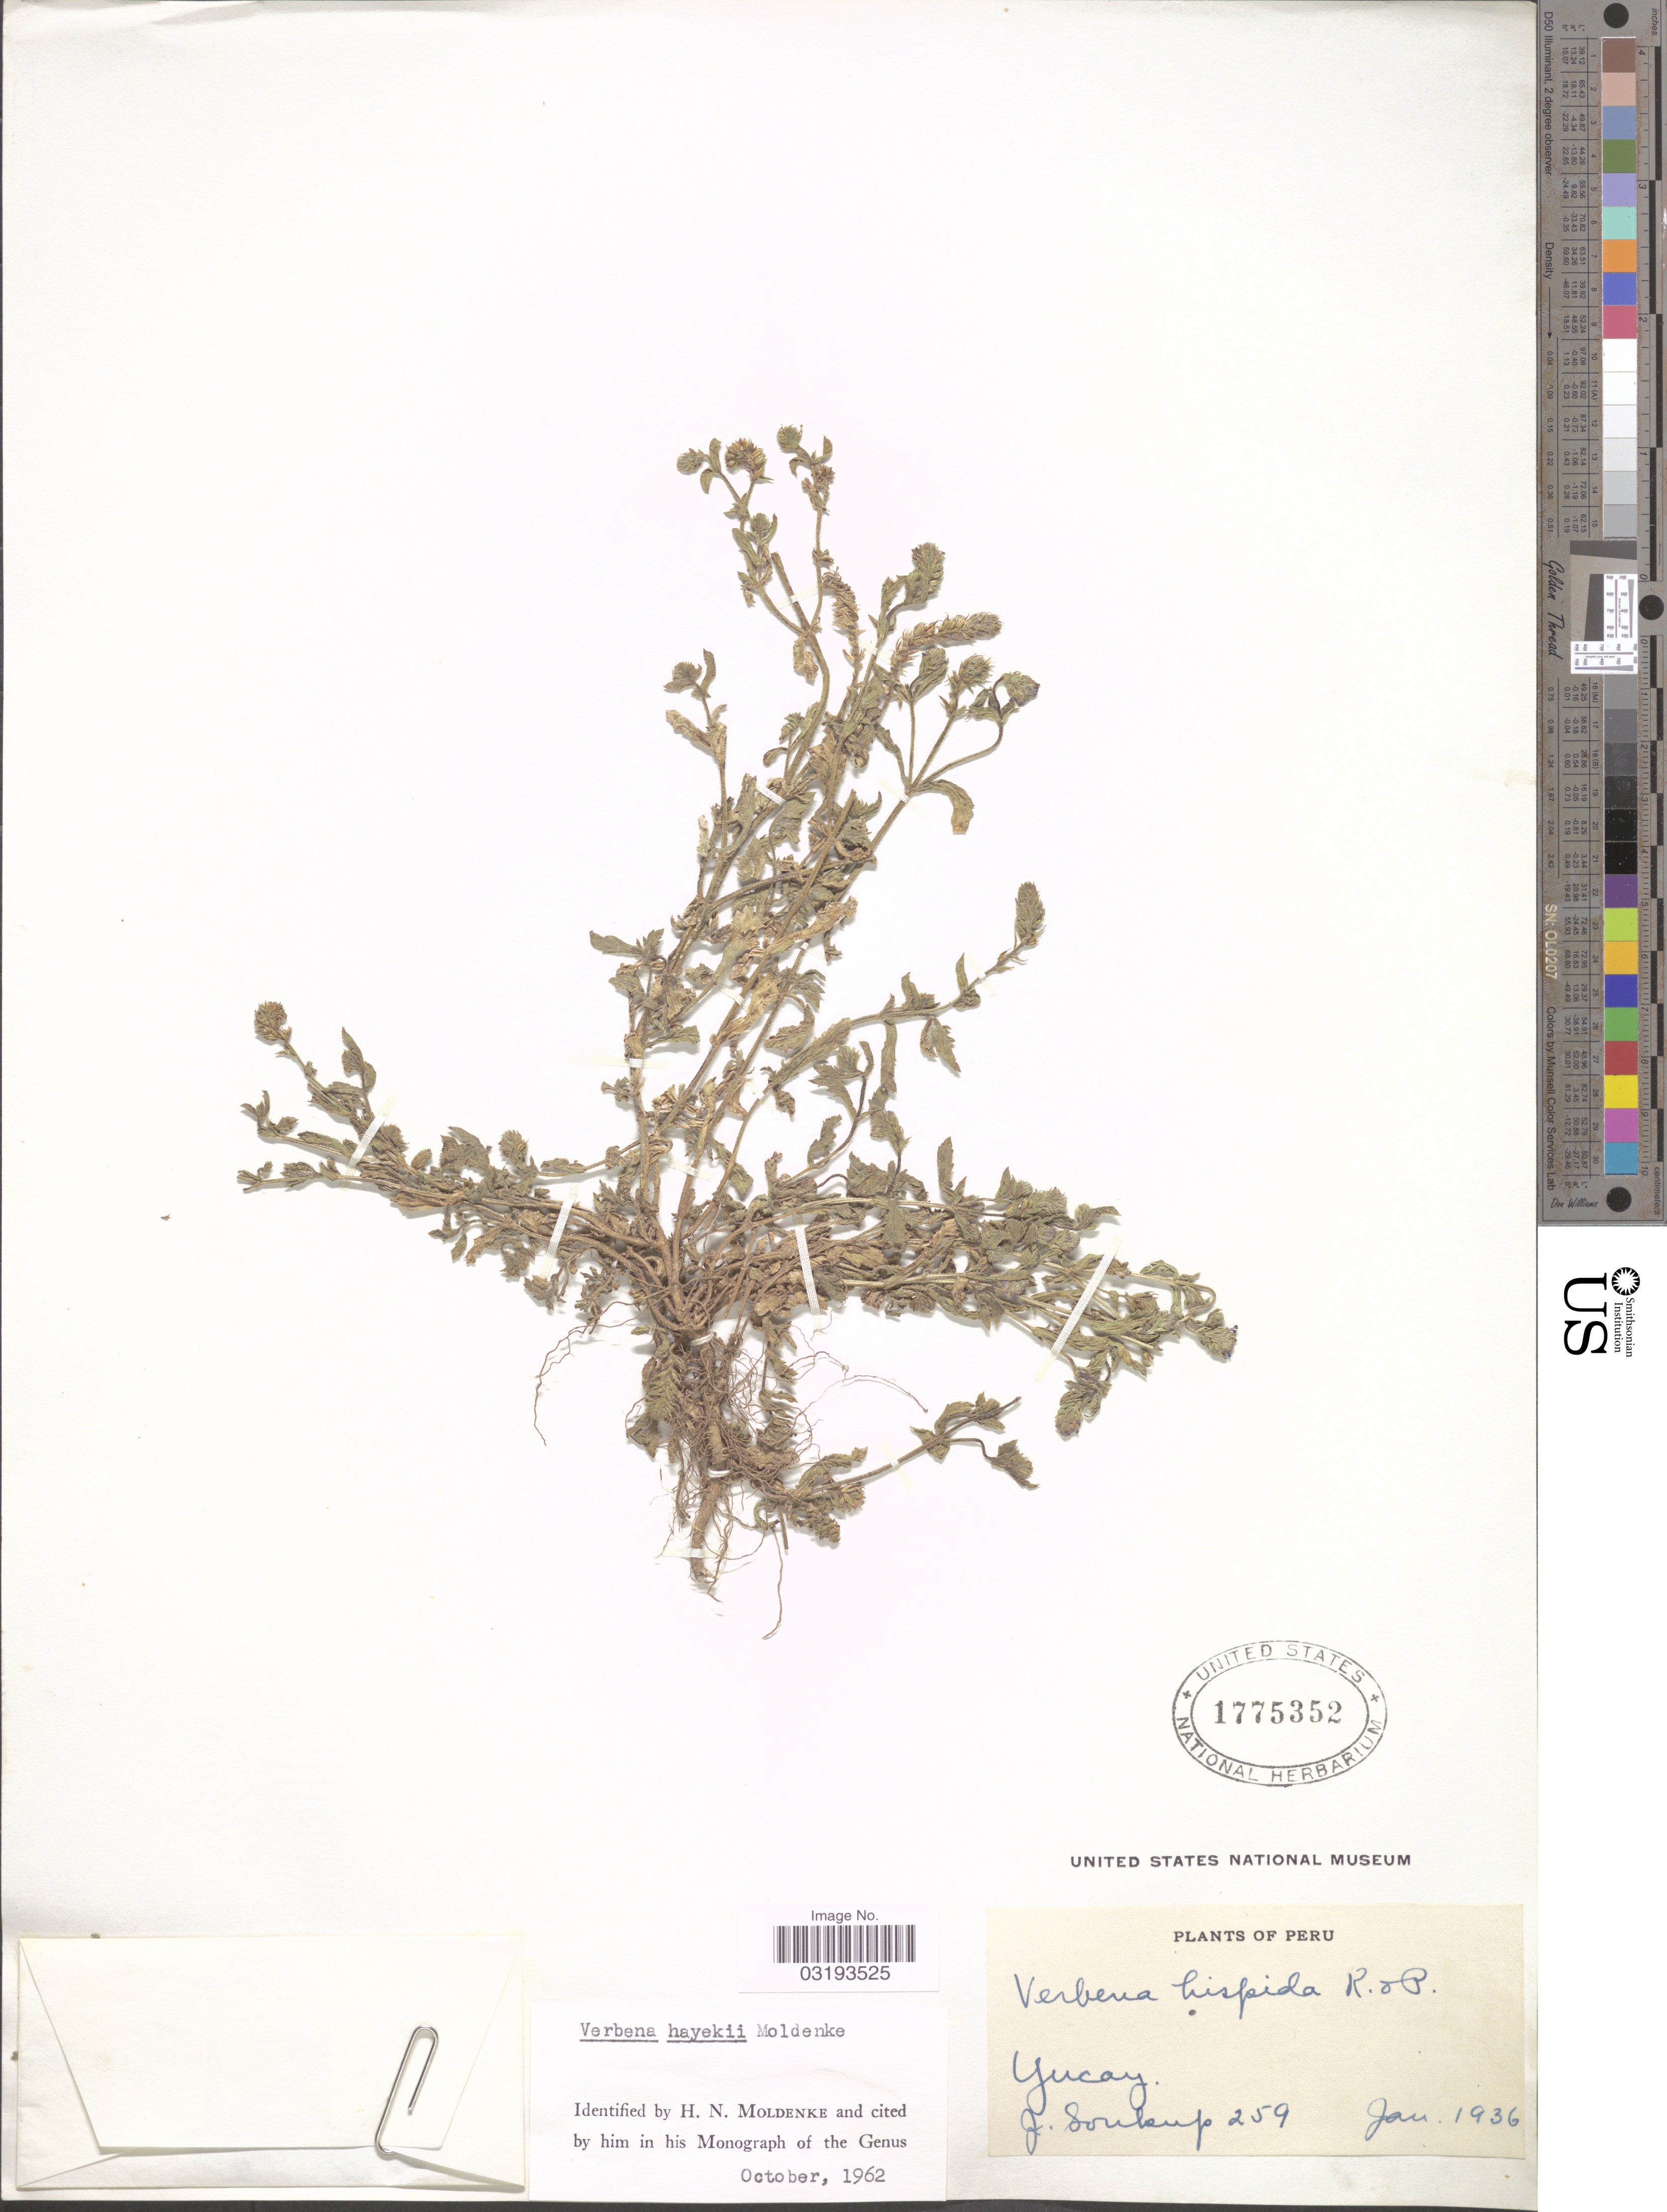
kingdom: Plantae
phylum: Tracheophyta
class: Magnoliopsida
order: Lamiales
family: Verbenaceae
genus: Verbena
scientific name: Verbena hayekii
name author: Moldenke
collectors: J. Soukup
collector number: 259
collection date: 1936-01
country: Peru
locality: Yucay.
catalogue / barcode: US 1775352